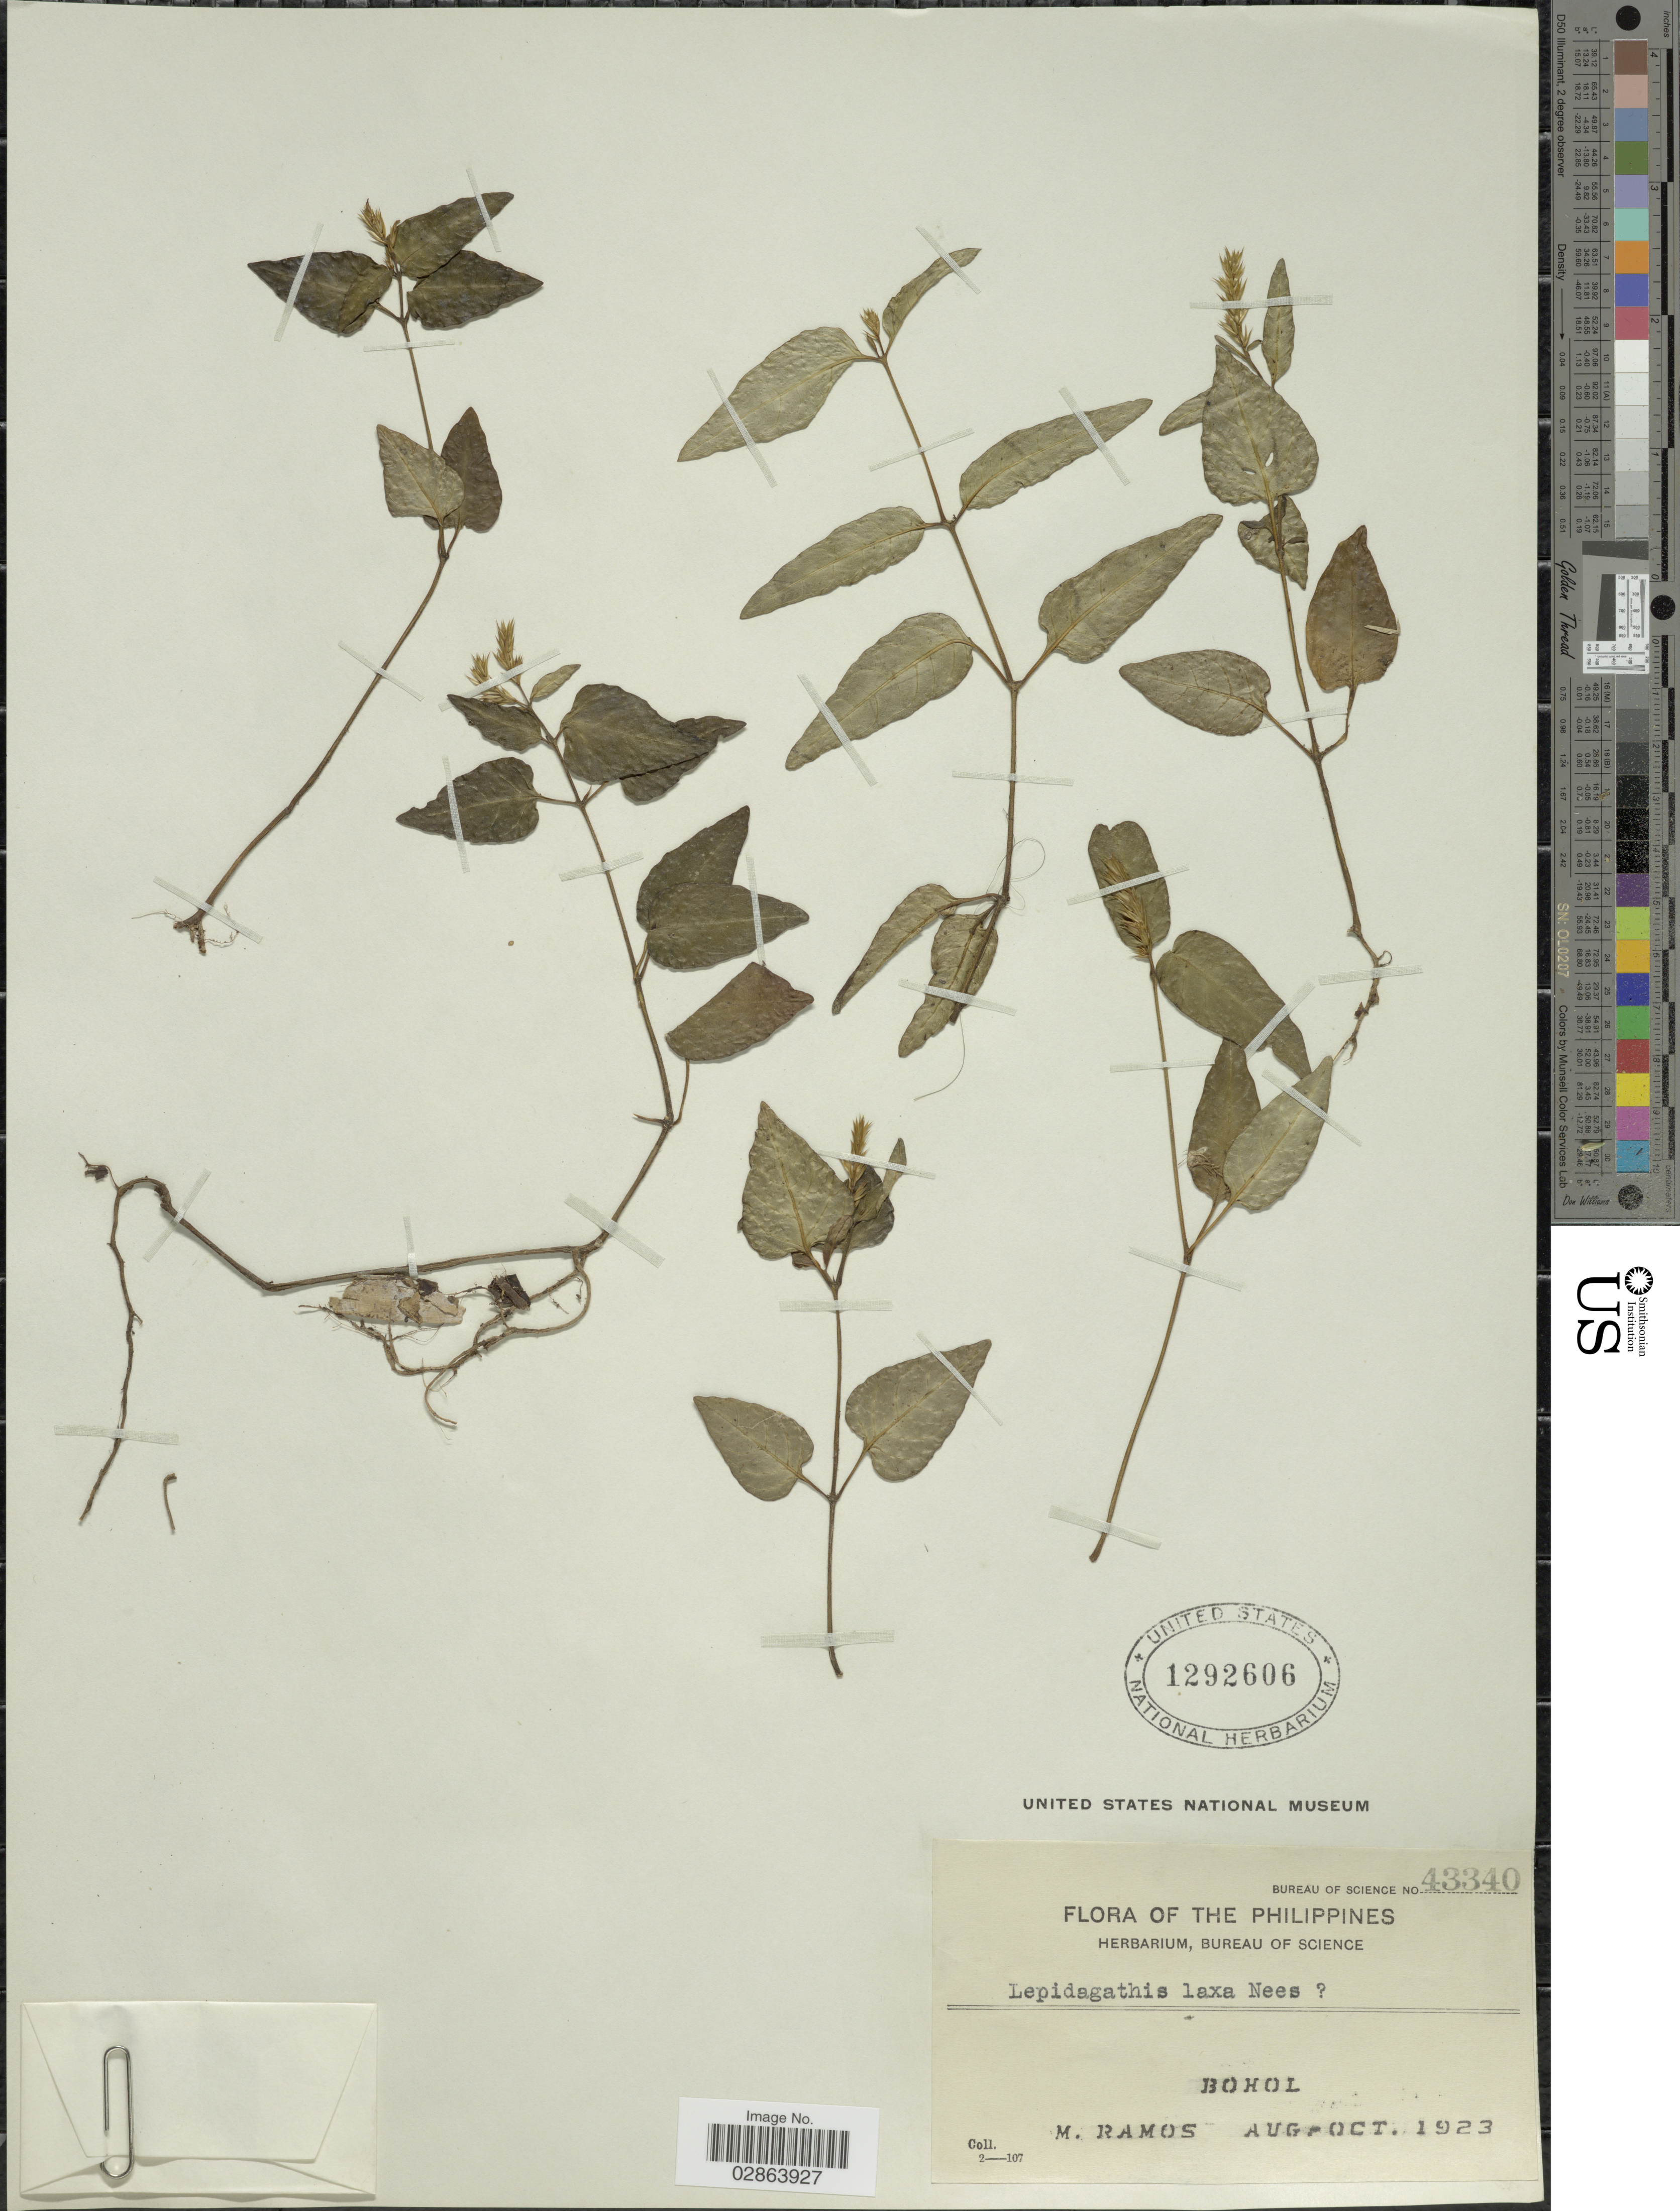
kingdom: Plantae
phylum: Tracheophyta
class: Magnoliopsida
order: Lamiales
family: Acanthaceae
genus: Lepidagathis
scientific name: Lepidagathis laxa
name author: Nees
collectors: M. Ramos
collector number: Bureau of Science 43340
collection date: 1923-08/1923-10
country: Philippines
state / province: Central Visayas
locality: Bohol.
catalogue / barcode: US 1292606